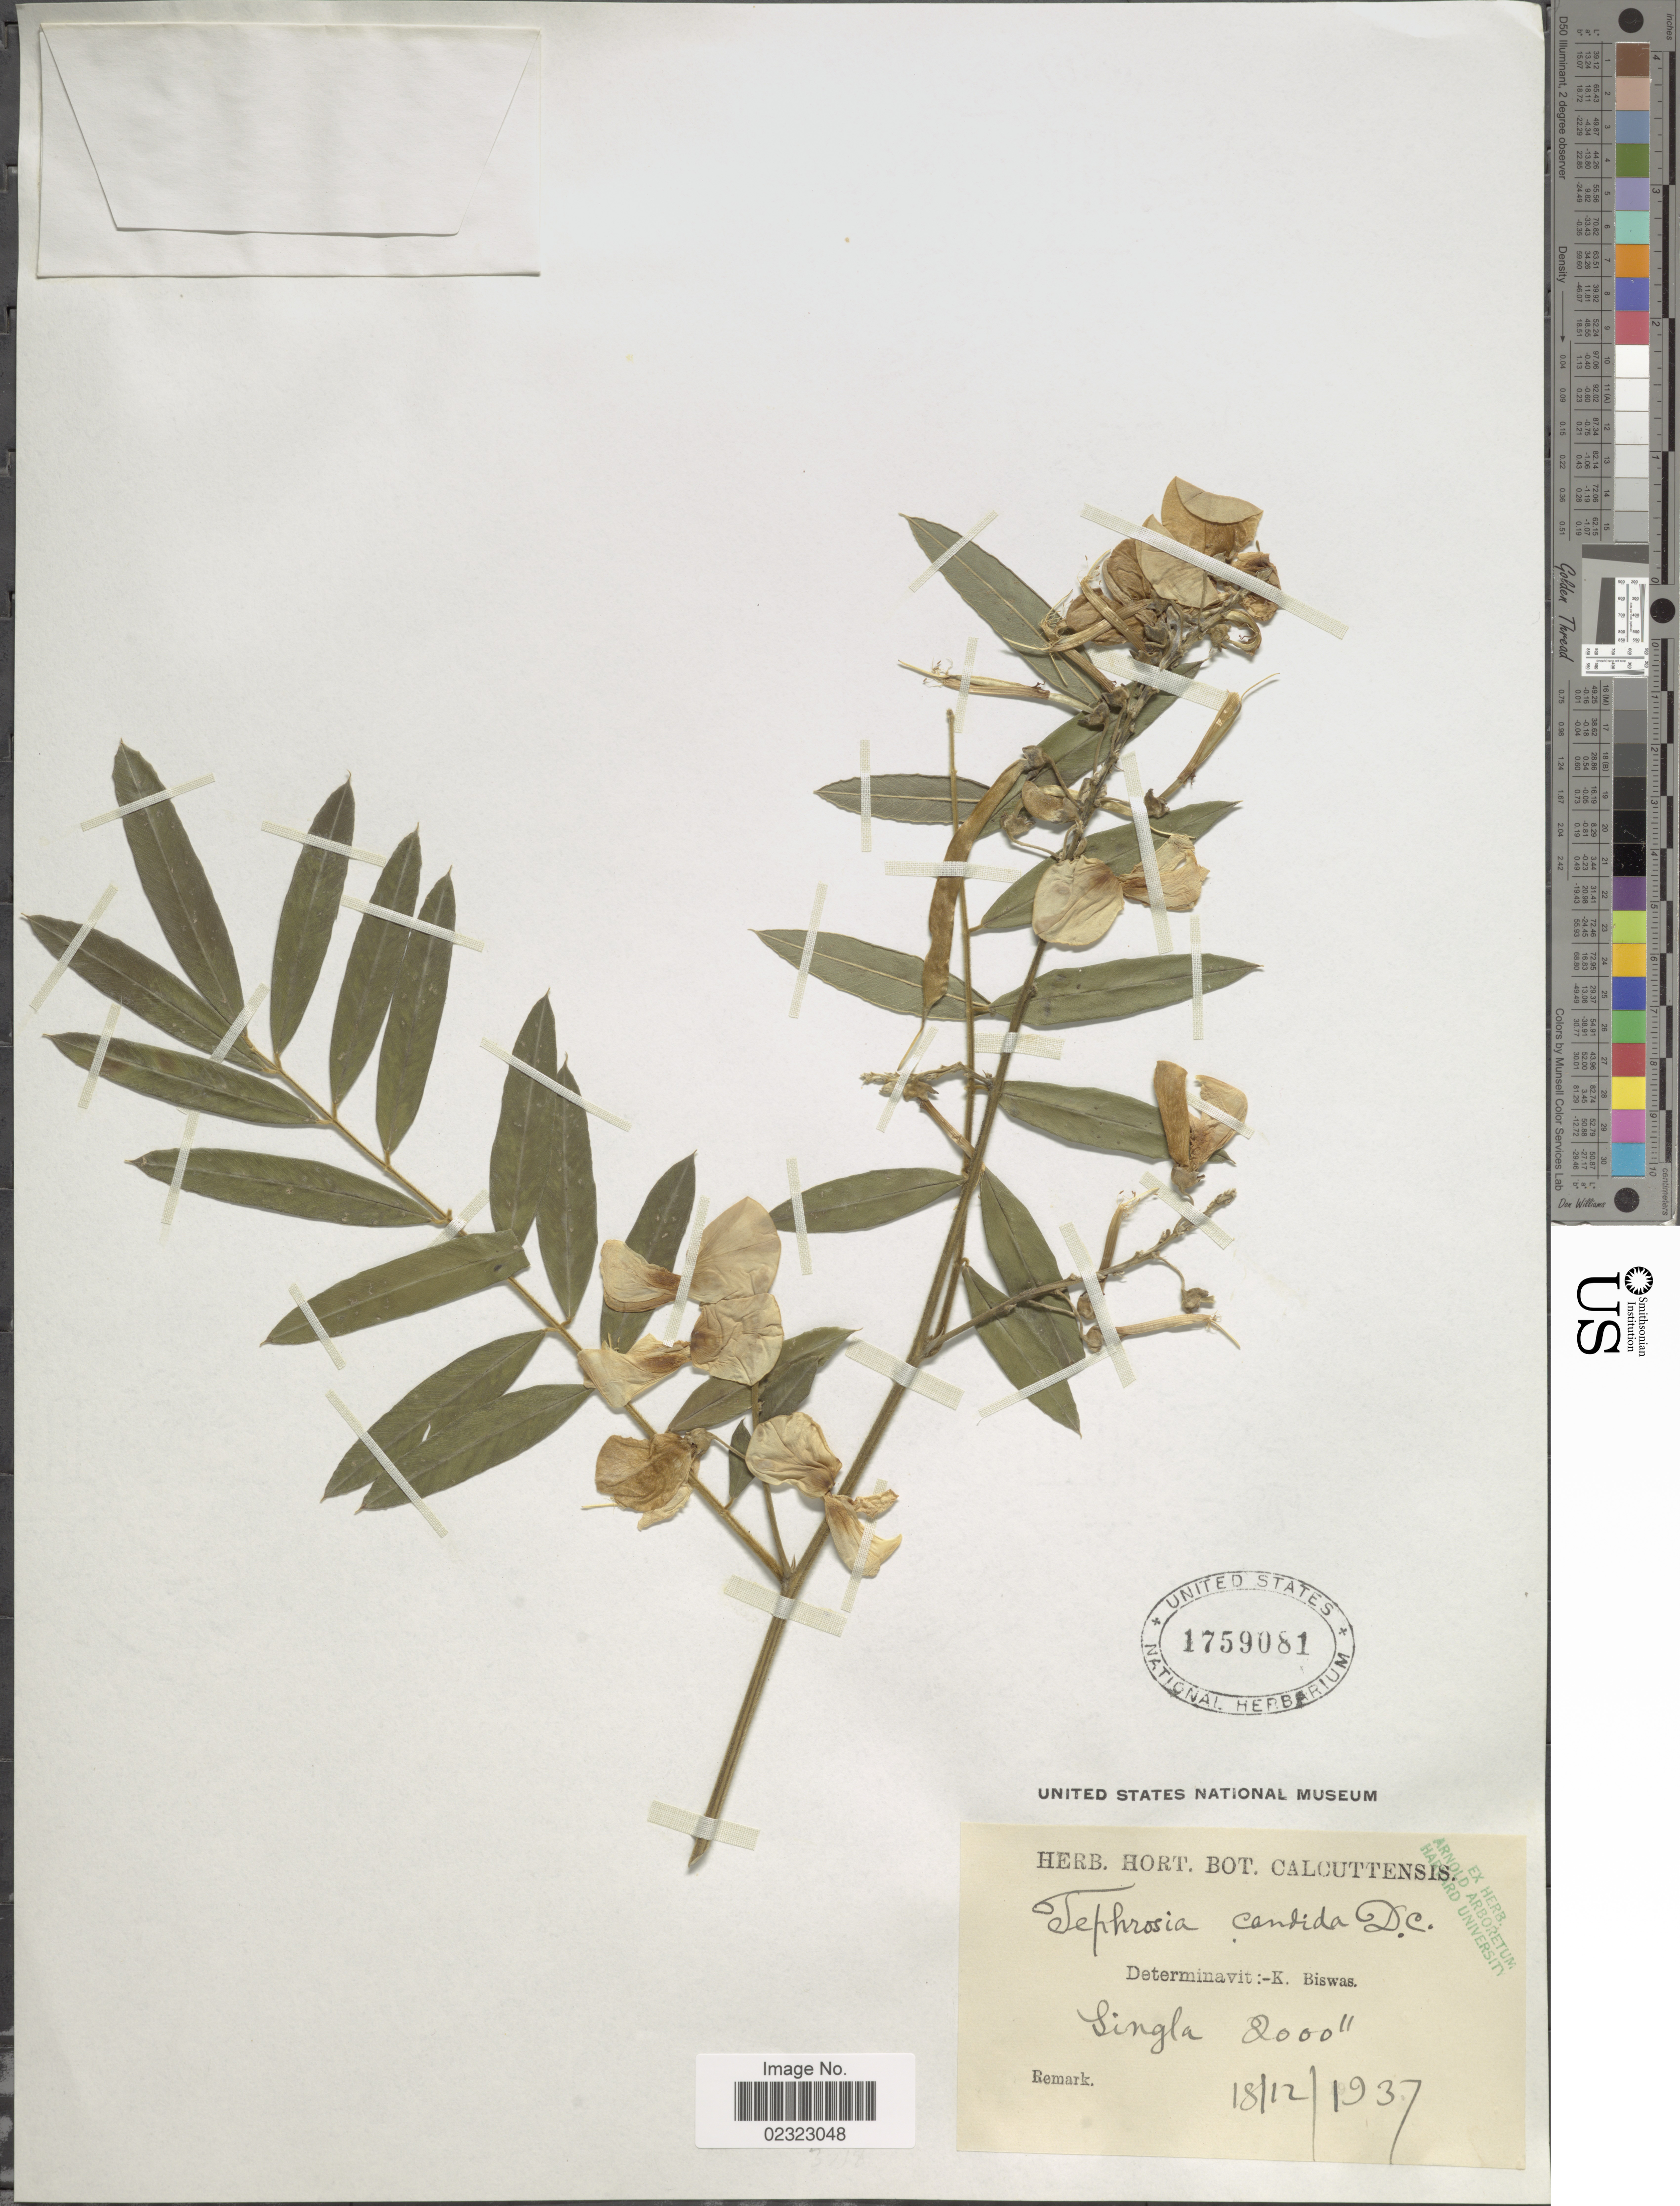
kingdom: Plantae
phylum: Tracheophyta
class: Magnoliopsida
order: Fabales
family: Fabaceae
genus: Tephrosia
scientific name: Tephrosia candida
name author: DC.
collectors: ex Herb. Hort. Bot. Calcuttensis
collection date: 1937-12-18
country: India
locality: Singla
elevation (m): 610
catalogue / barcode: US 1759081